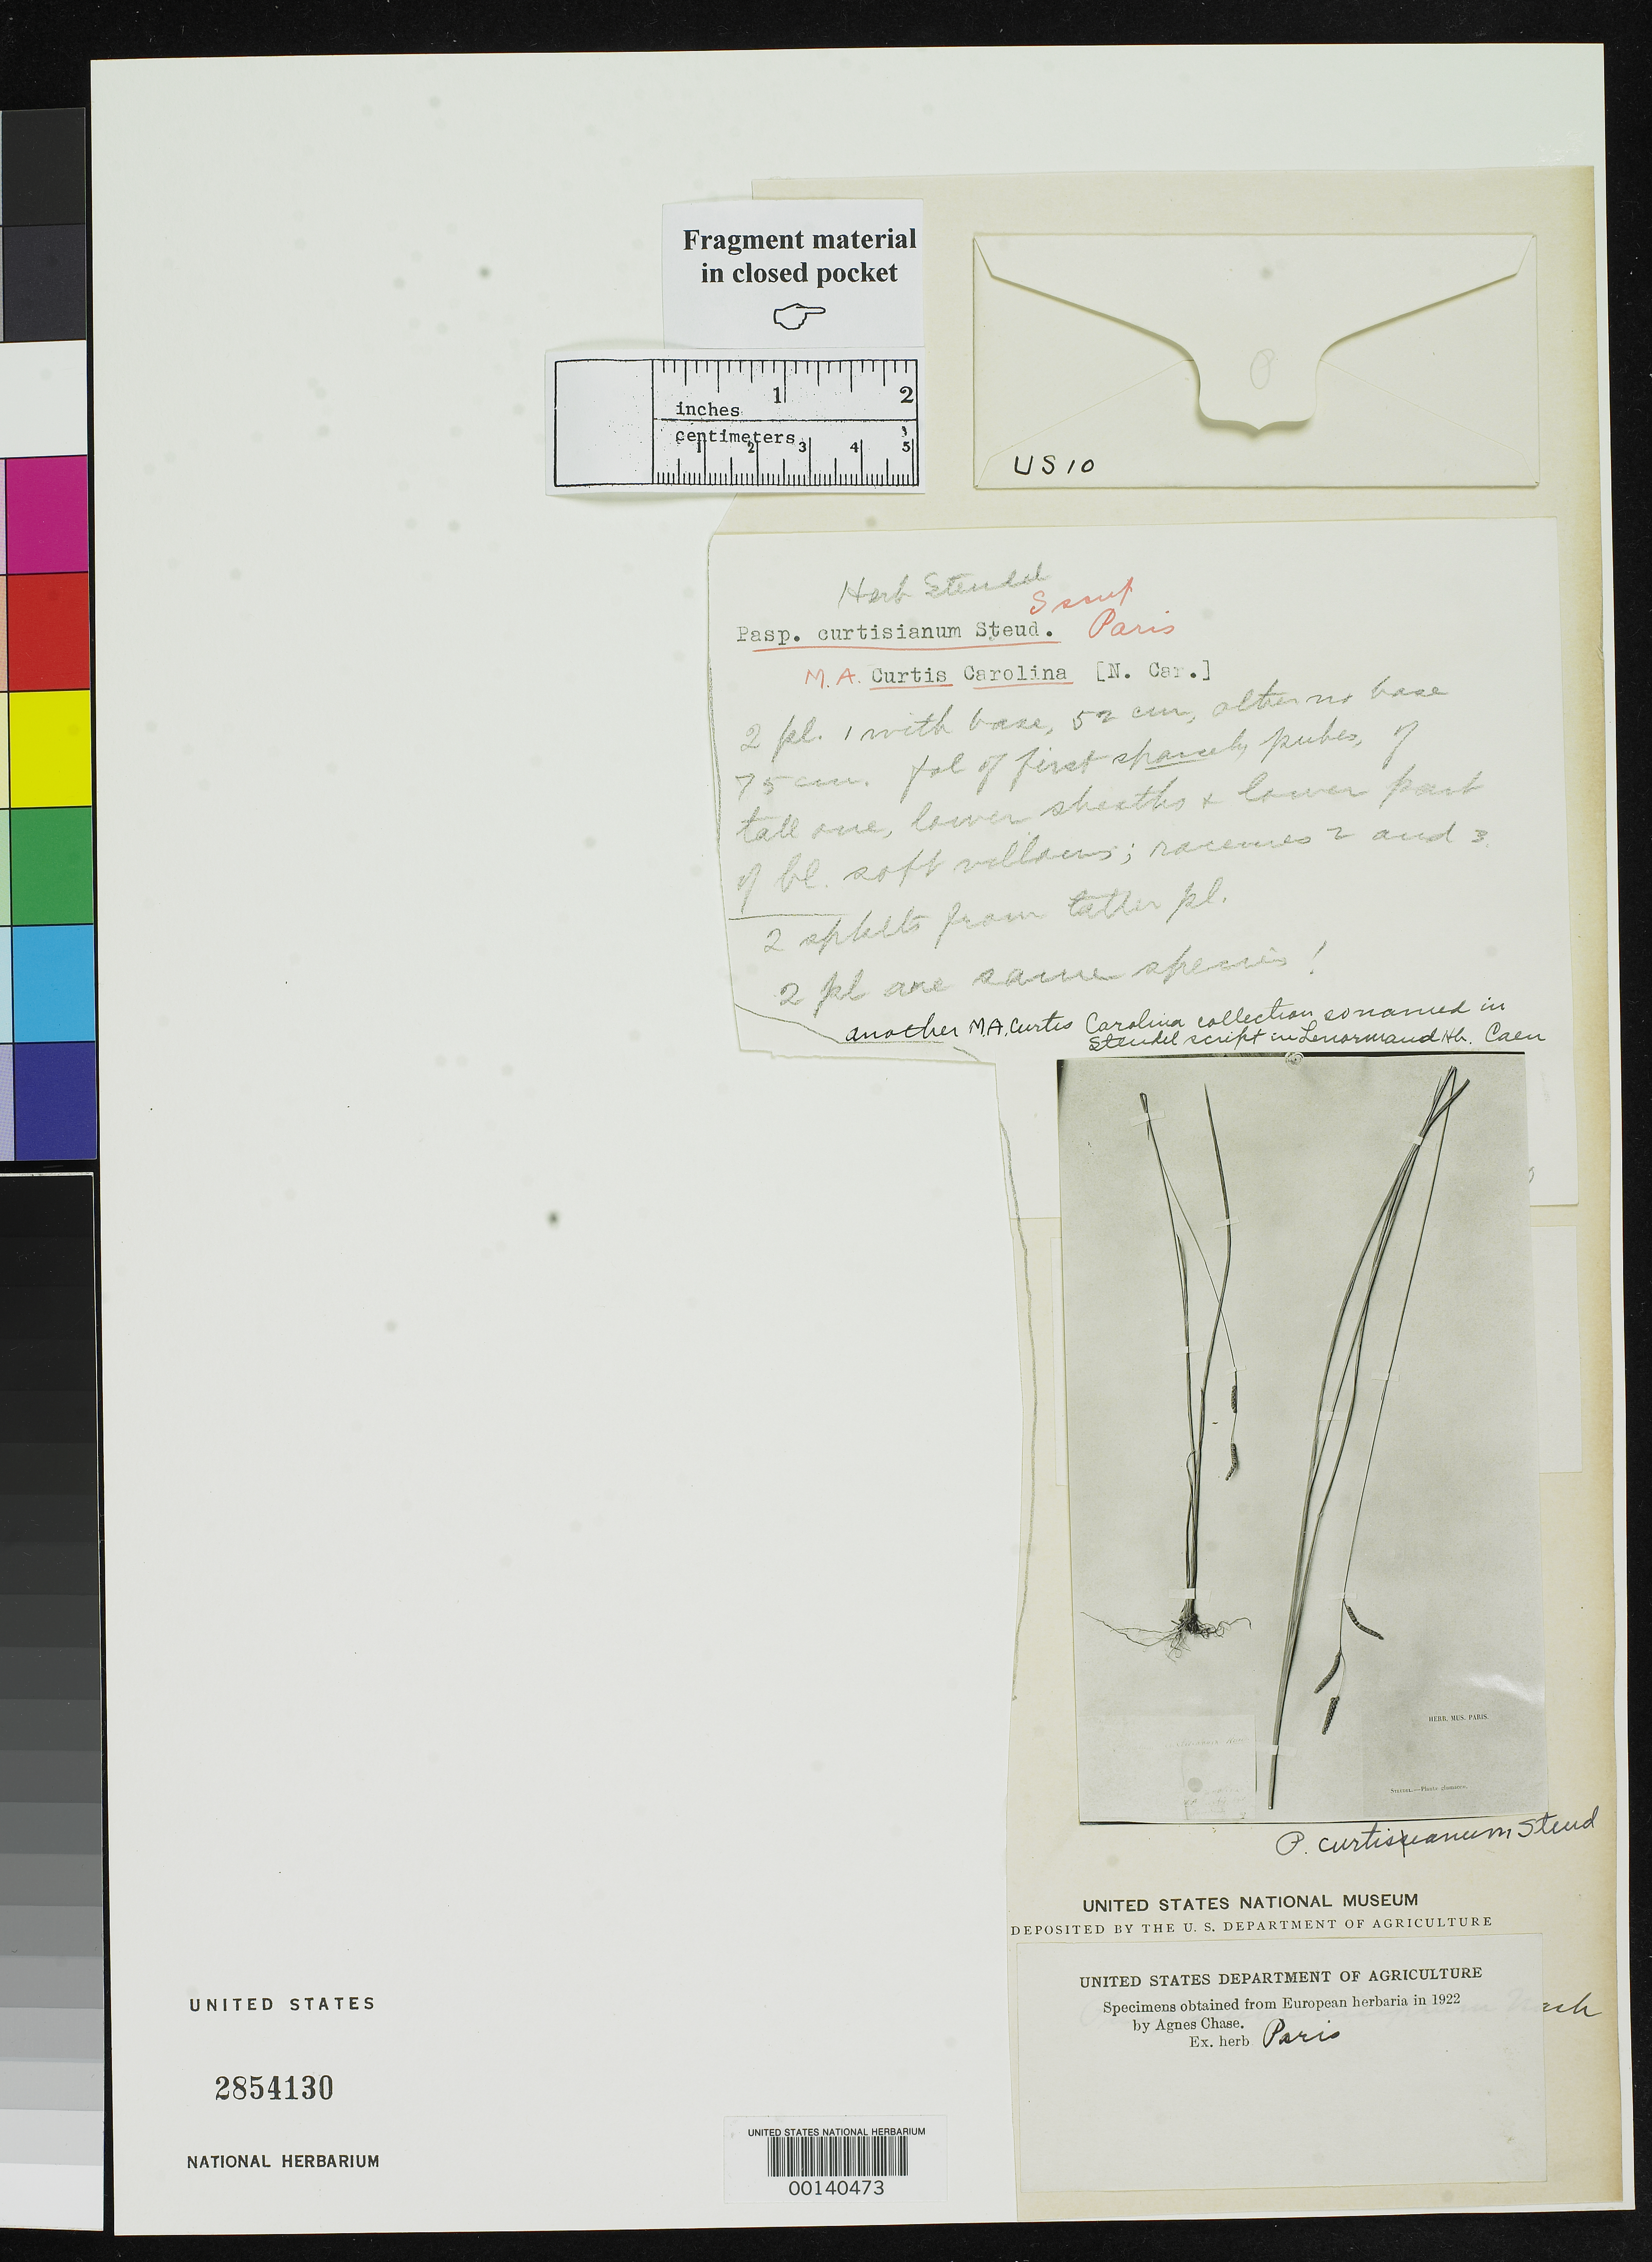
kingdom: Plantae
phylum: Tracheophyta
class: Liliopsida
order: Poales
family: Poaceae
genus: Paspalum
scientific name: Paspalum curtisianum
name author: Steud.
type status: Type Fragment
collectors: M. A. Curtis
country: United States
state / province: North Carolina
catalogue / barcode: US 2854130